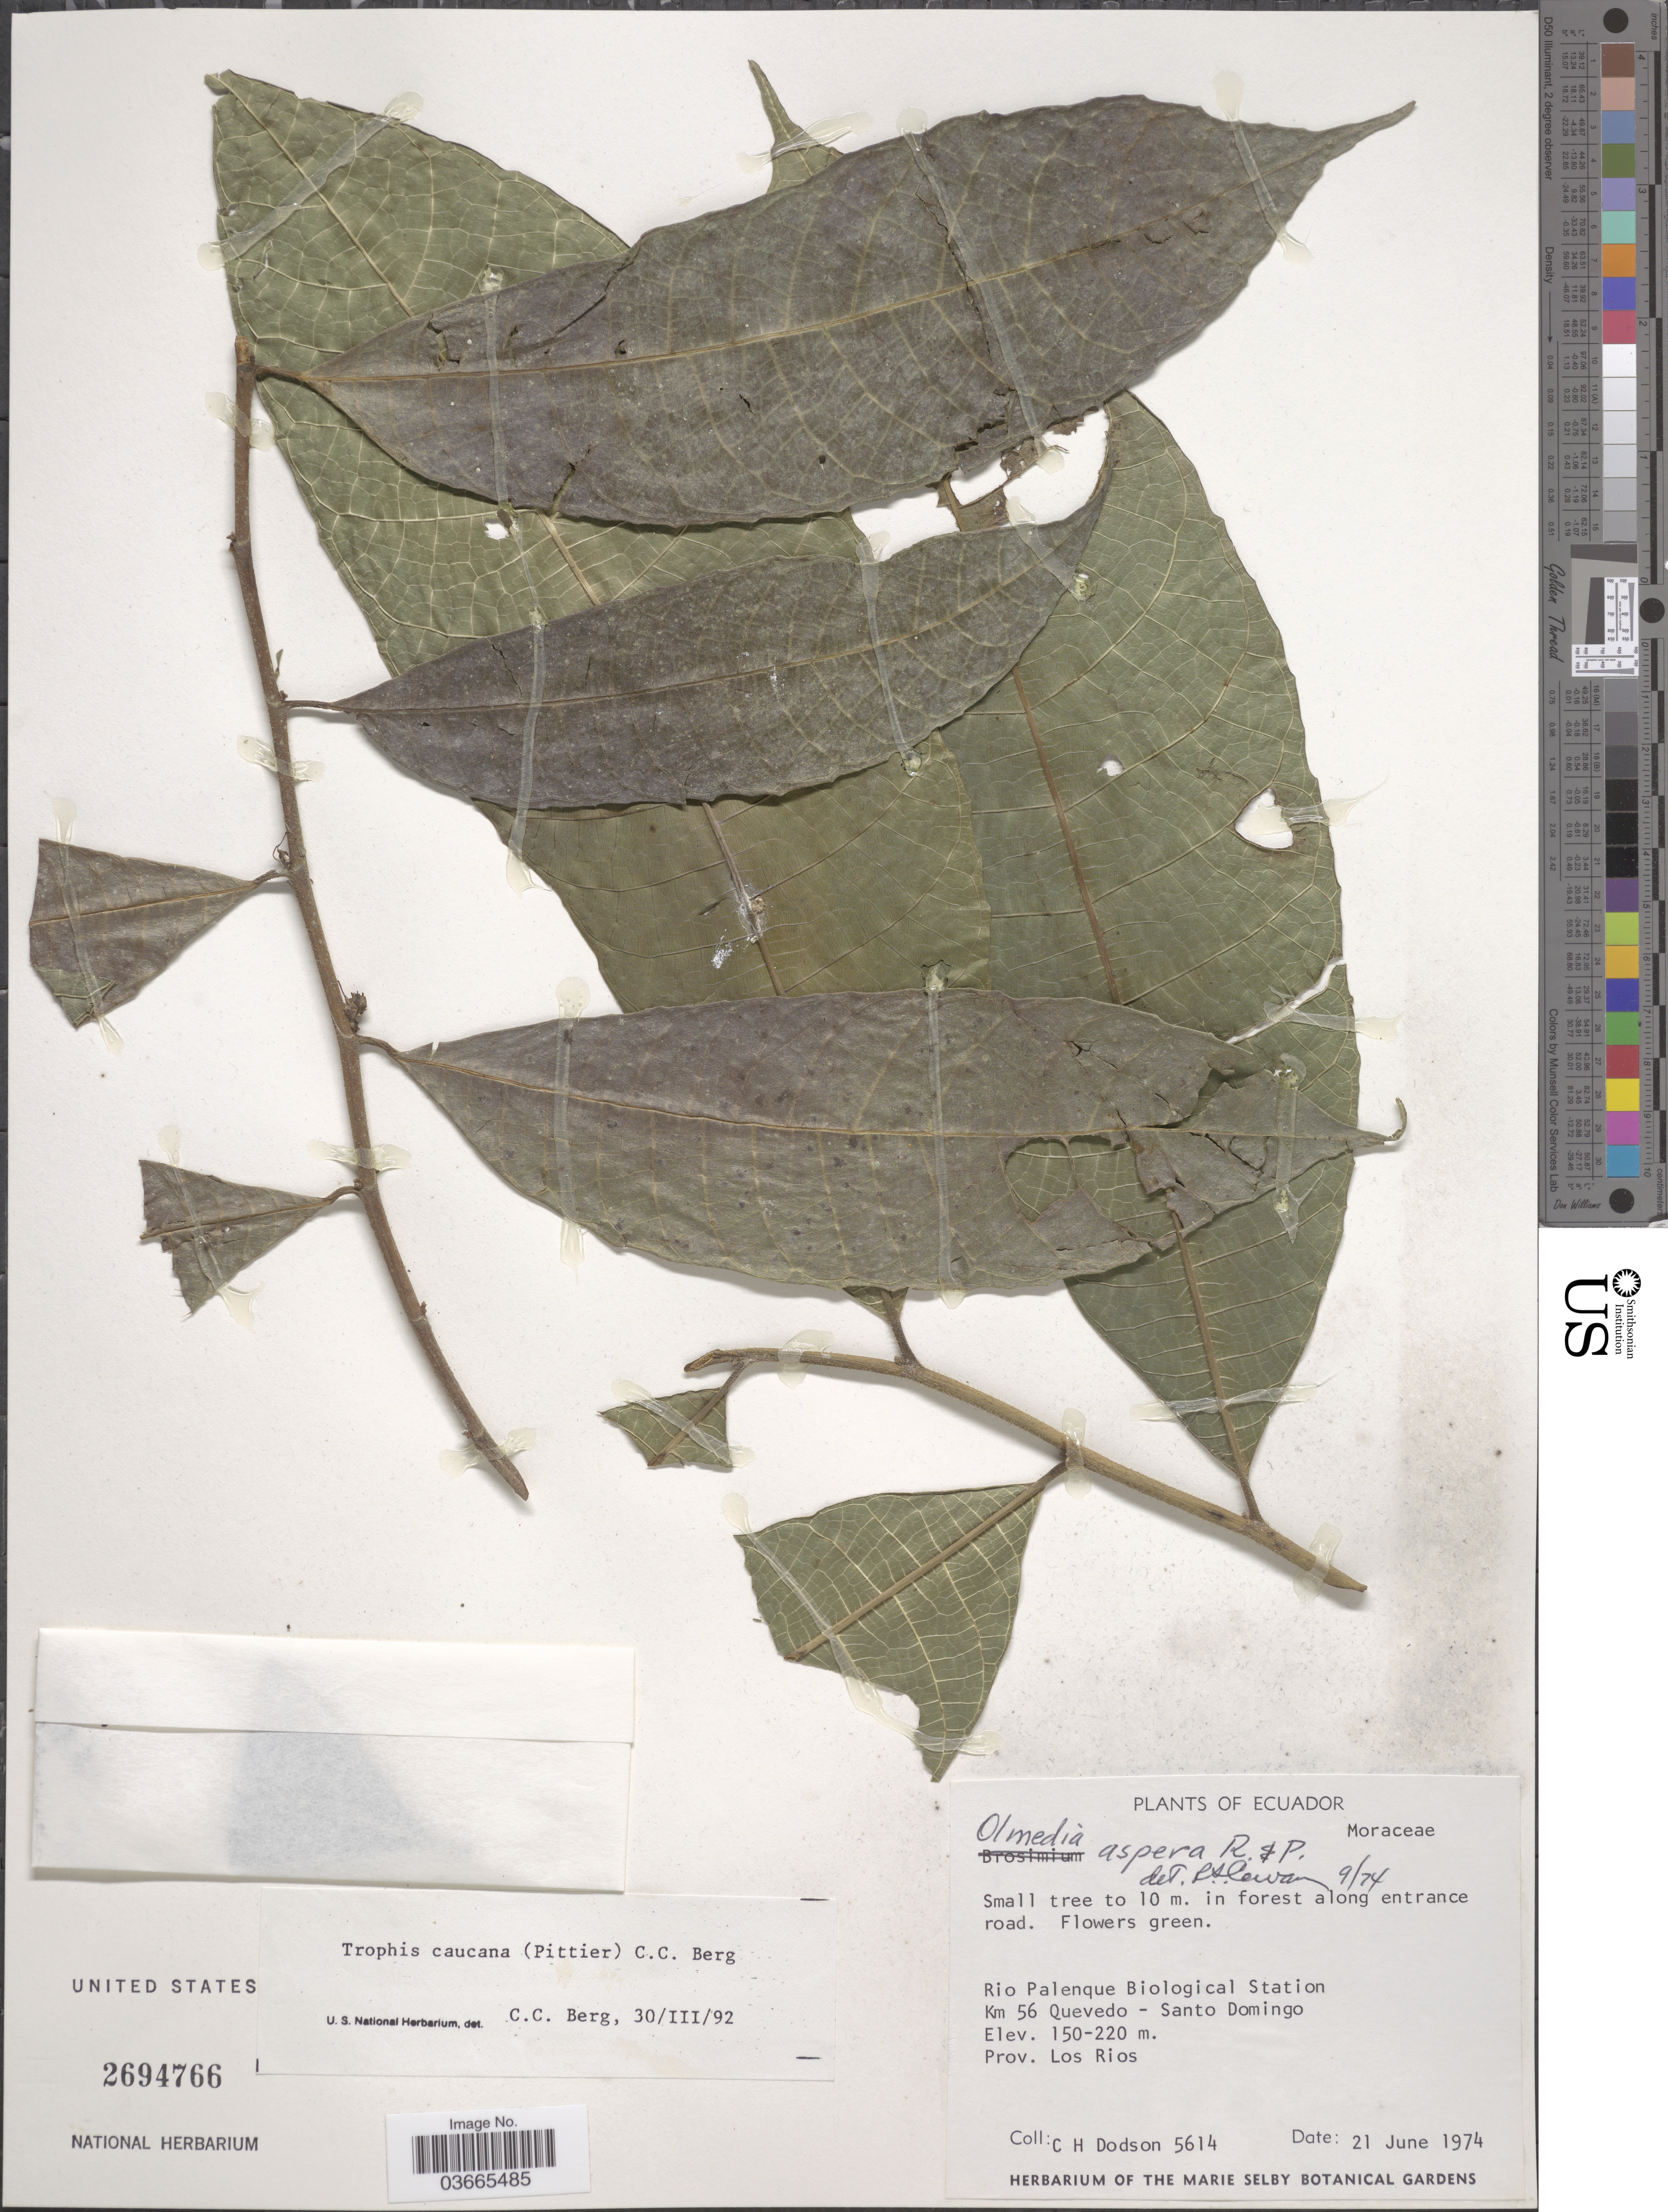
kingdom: Plantae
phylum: Tracheophyta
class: Magnoliopsida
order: Rosales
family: Moraceae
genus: Olmedia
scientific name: Olmedia aspera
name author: Ruiz & Pav.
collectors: C. H. Dodson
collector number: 5614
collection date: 1974-06-21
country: Ecuador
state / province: Los Ríos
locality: Rio Palenque Biological Station. Km 56 Quevedo - Santo Domingo.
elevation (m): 150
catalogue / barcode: US 2694766